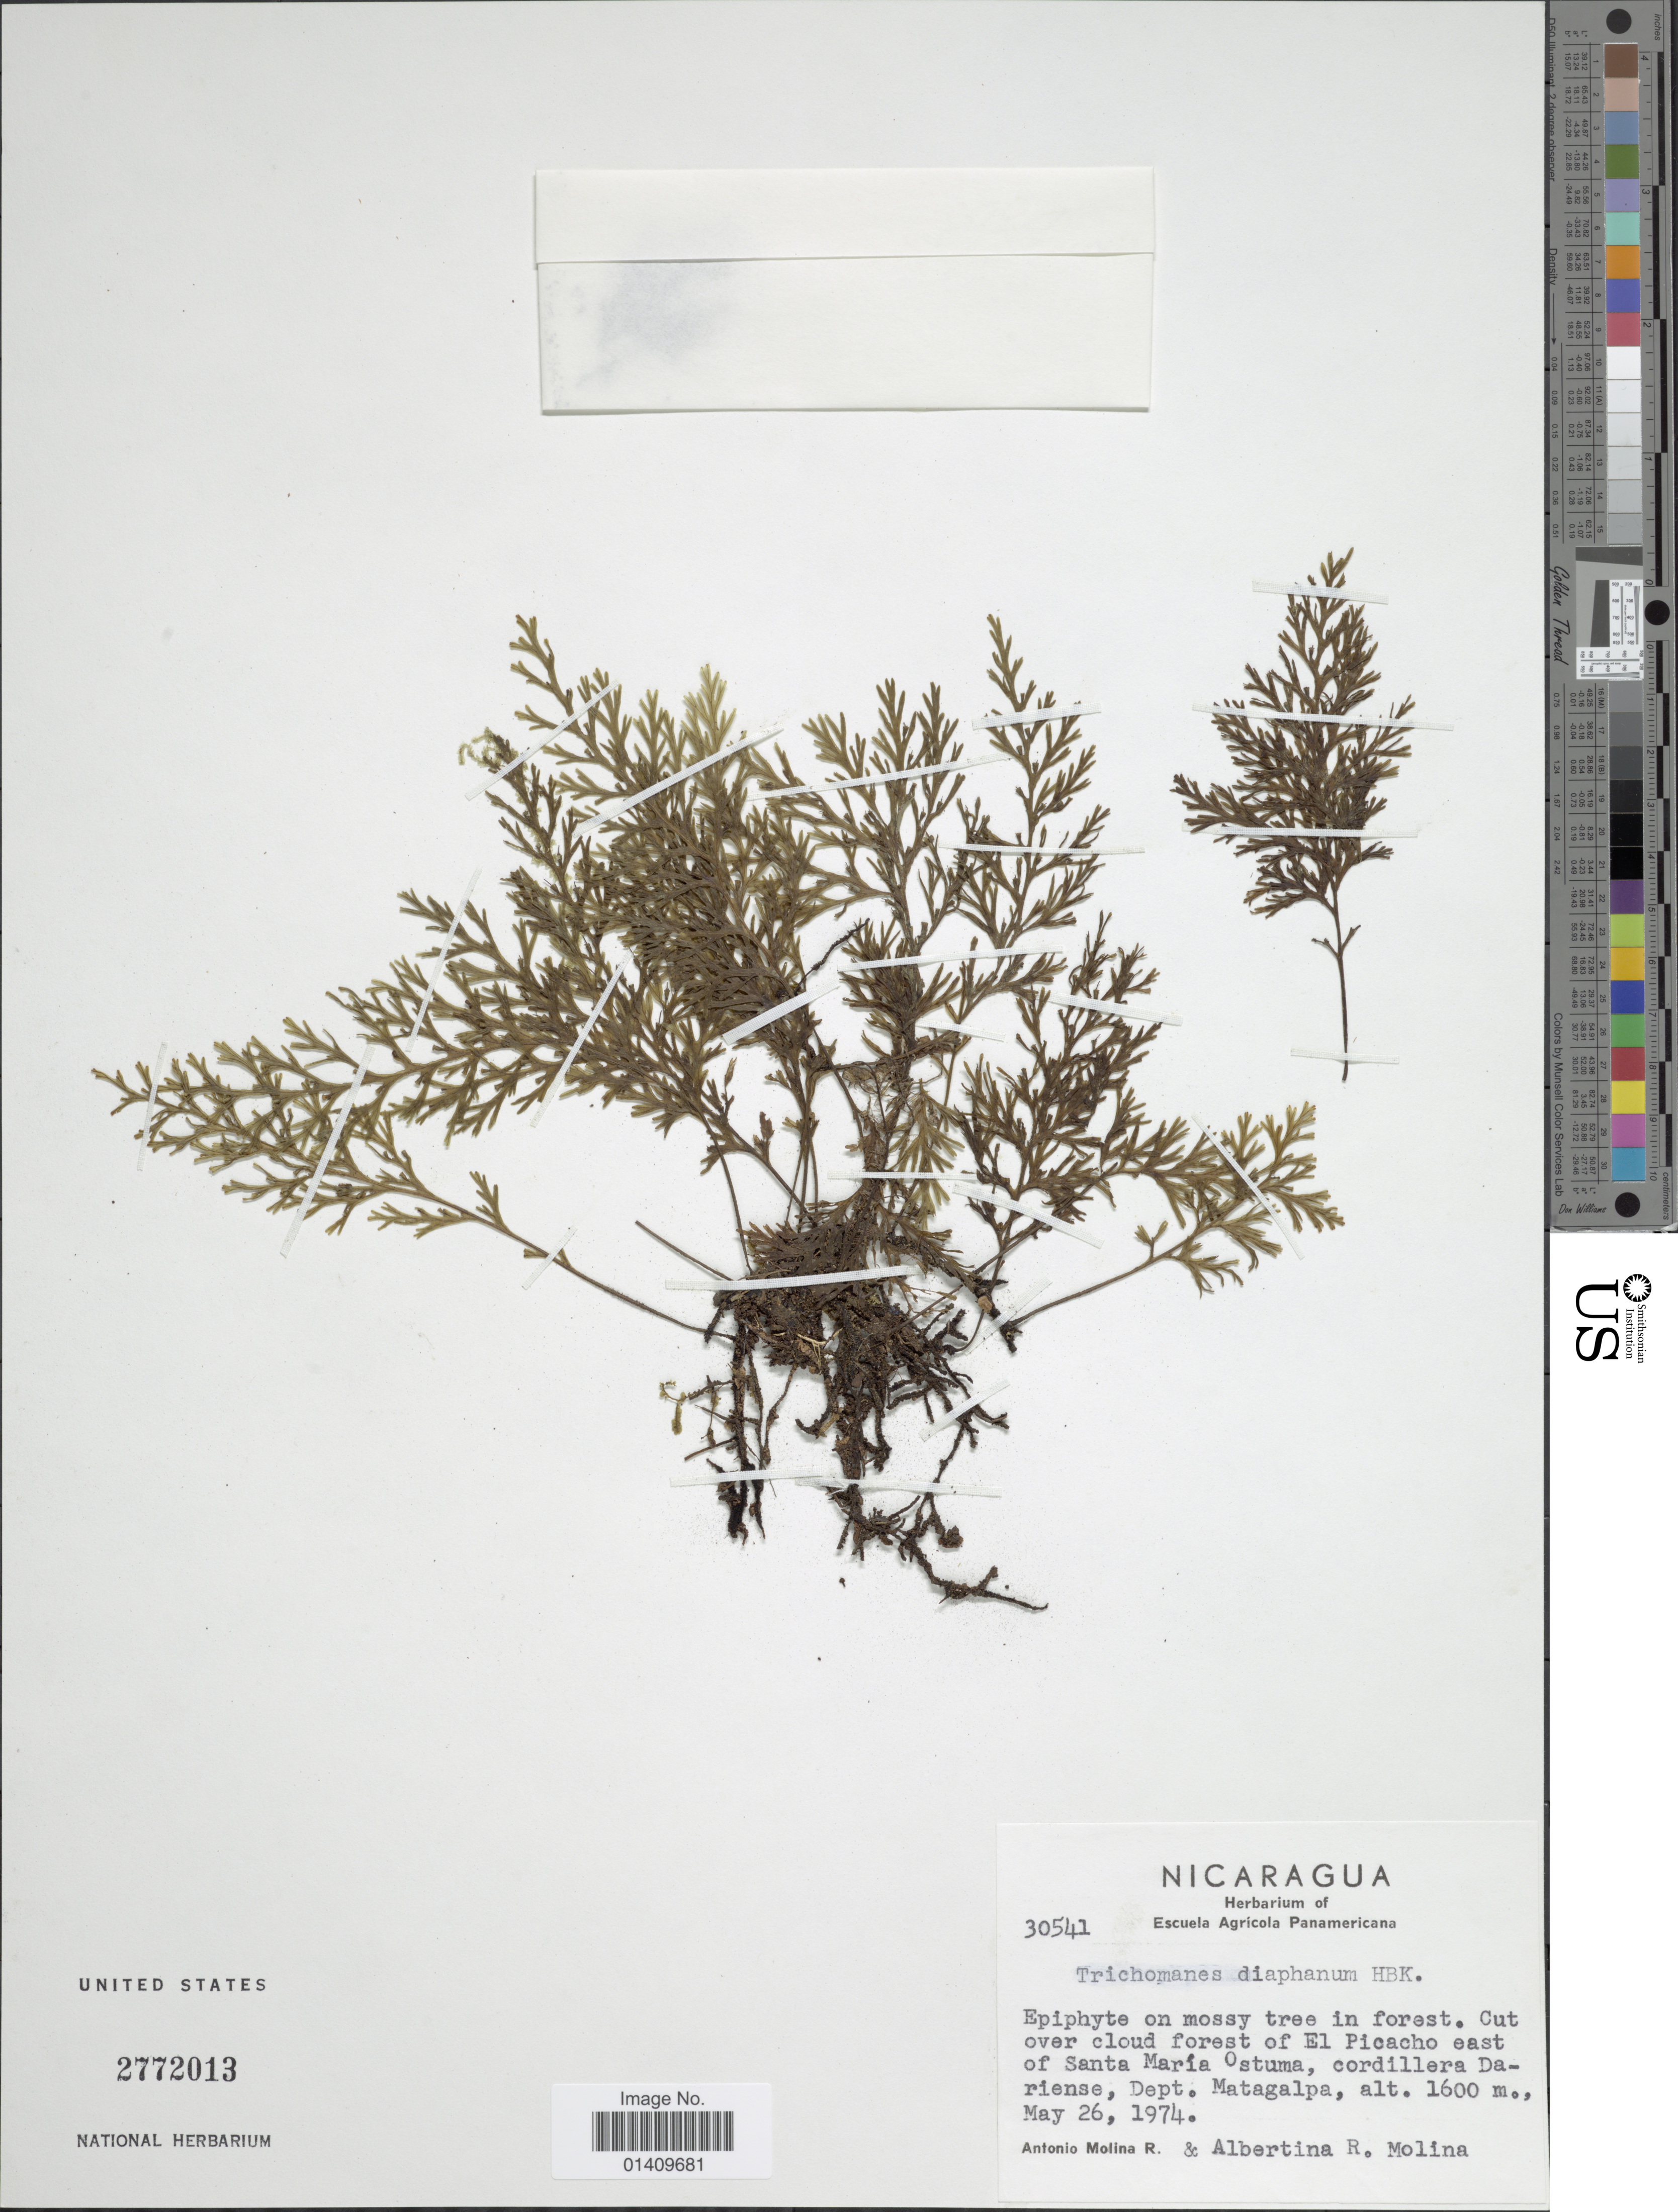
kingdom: Plantae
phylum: Tracheophyta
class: Polypodiopsida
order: Hymenophyllales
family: Hymenophyllaceae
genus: Polyphlebium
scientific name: Polyphlebium diaphanum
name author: (Kunth) Ebihara & Dubuisson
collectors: A. Molina R. & A. R. Molina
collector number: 30541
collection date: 1974-05-26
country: Nicaragua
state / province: Matagalpa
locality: Cut over cloud forest of El Picacho east of Santa Maria Ostuma cordillera Dariense dept. Matagalpa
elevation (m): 1600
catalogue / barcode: US 2772013